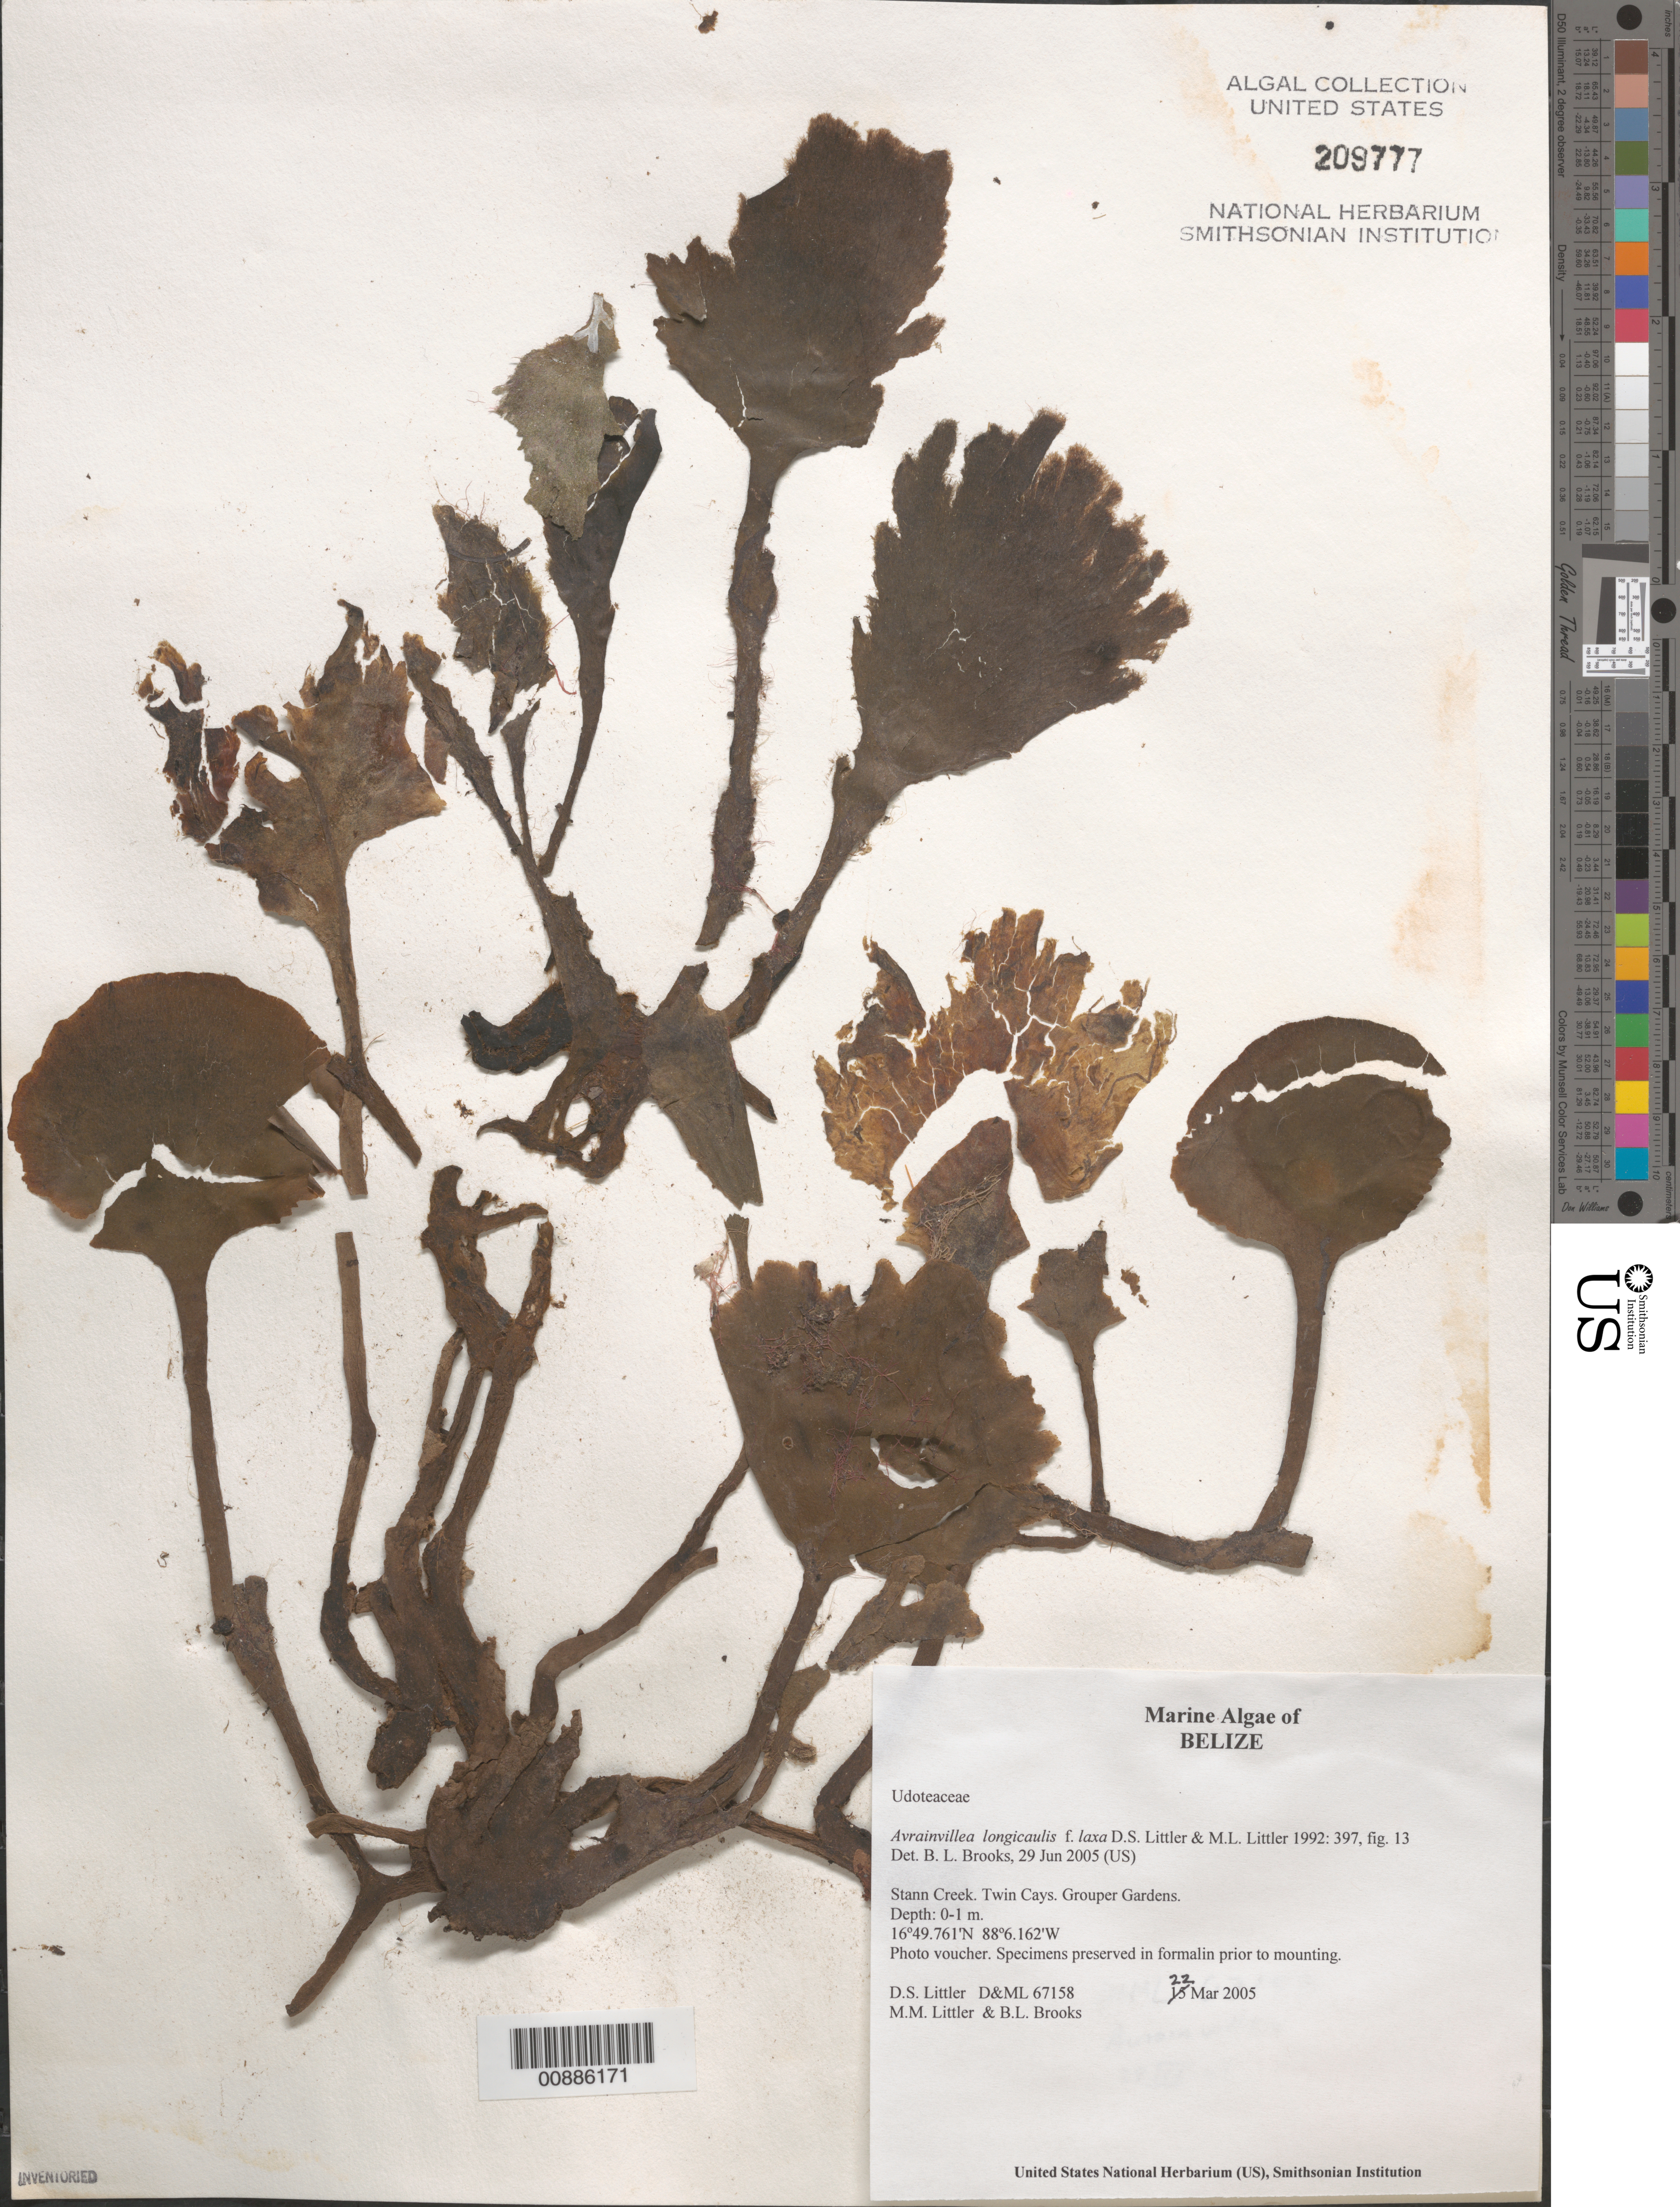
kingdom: Plantae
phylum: Chlorophyta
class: Ulvophyceae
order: Bryopsidales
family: Dichotomosiphonaceae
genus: Avrainvillea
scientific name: Avrainvillea longicaulis f. laxa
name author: D.S. Littler & Littler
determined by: Brooks, B. L., (BOT), Smithsonian Institution - National Museum of Natural History (UNITED STATES)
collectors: D. S. Littler, M. M. Littler & B. Brooks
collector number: D&ML 67158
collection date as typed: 22 Mar 2005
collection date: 2005-03-22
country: Belize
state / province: Stann Creek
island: Twin Cays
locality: Grouper Gardens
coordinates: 16 49.761'N, 88 6.162'W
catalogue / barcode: US 209777